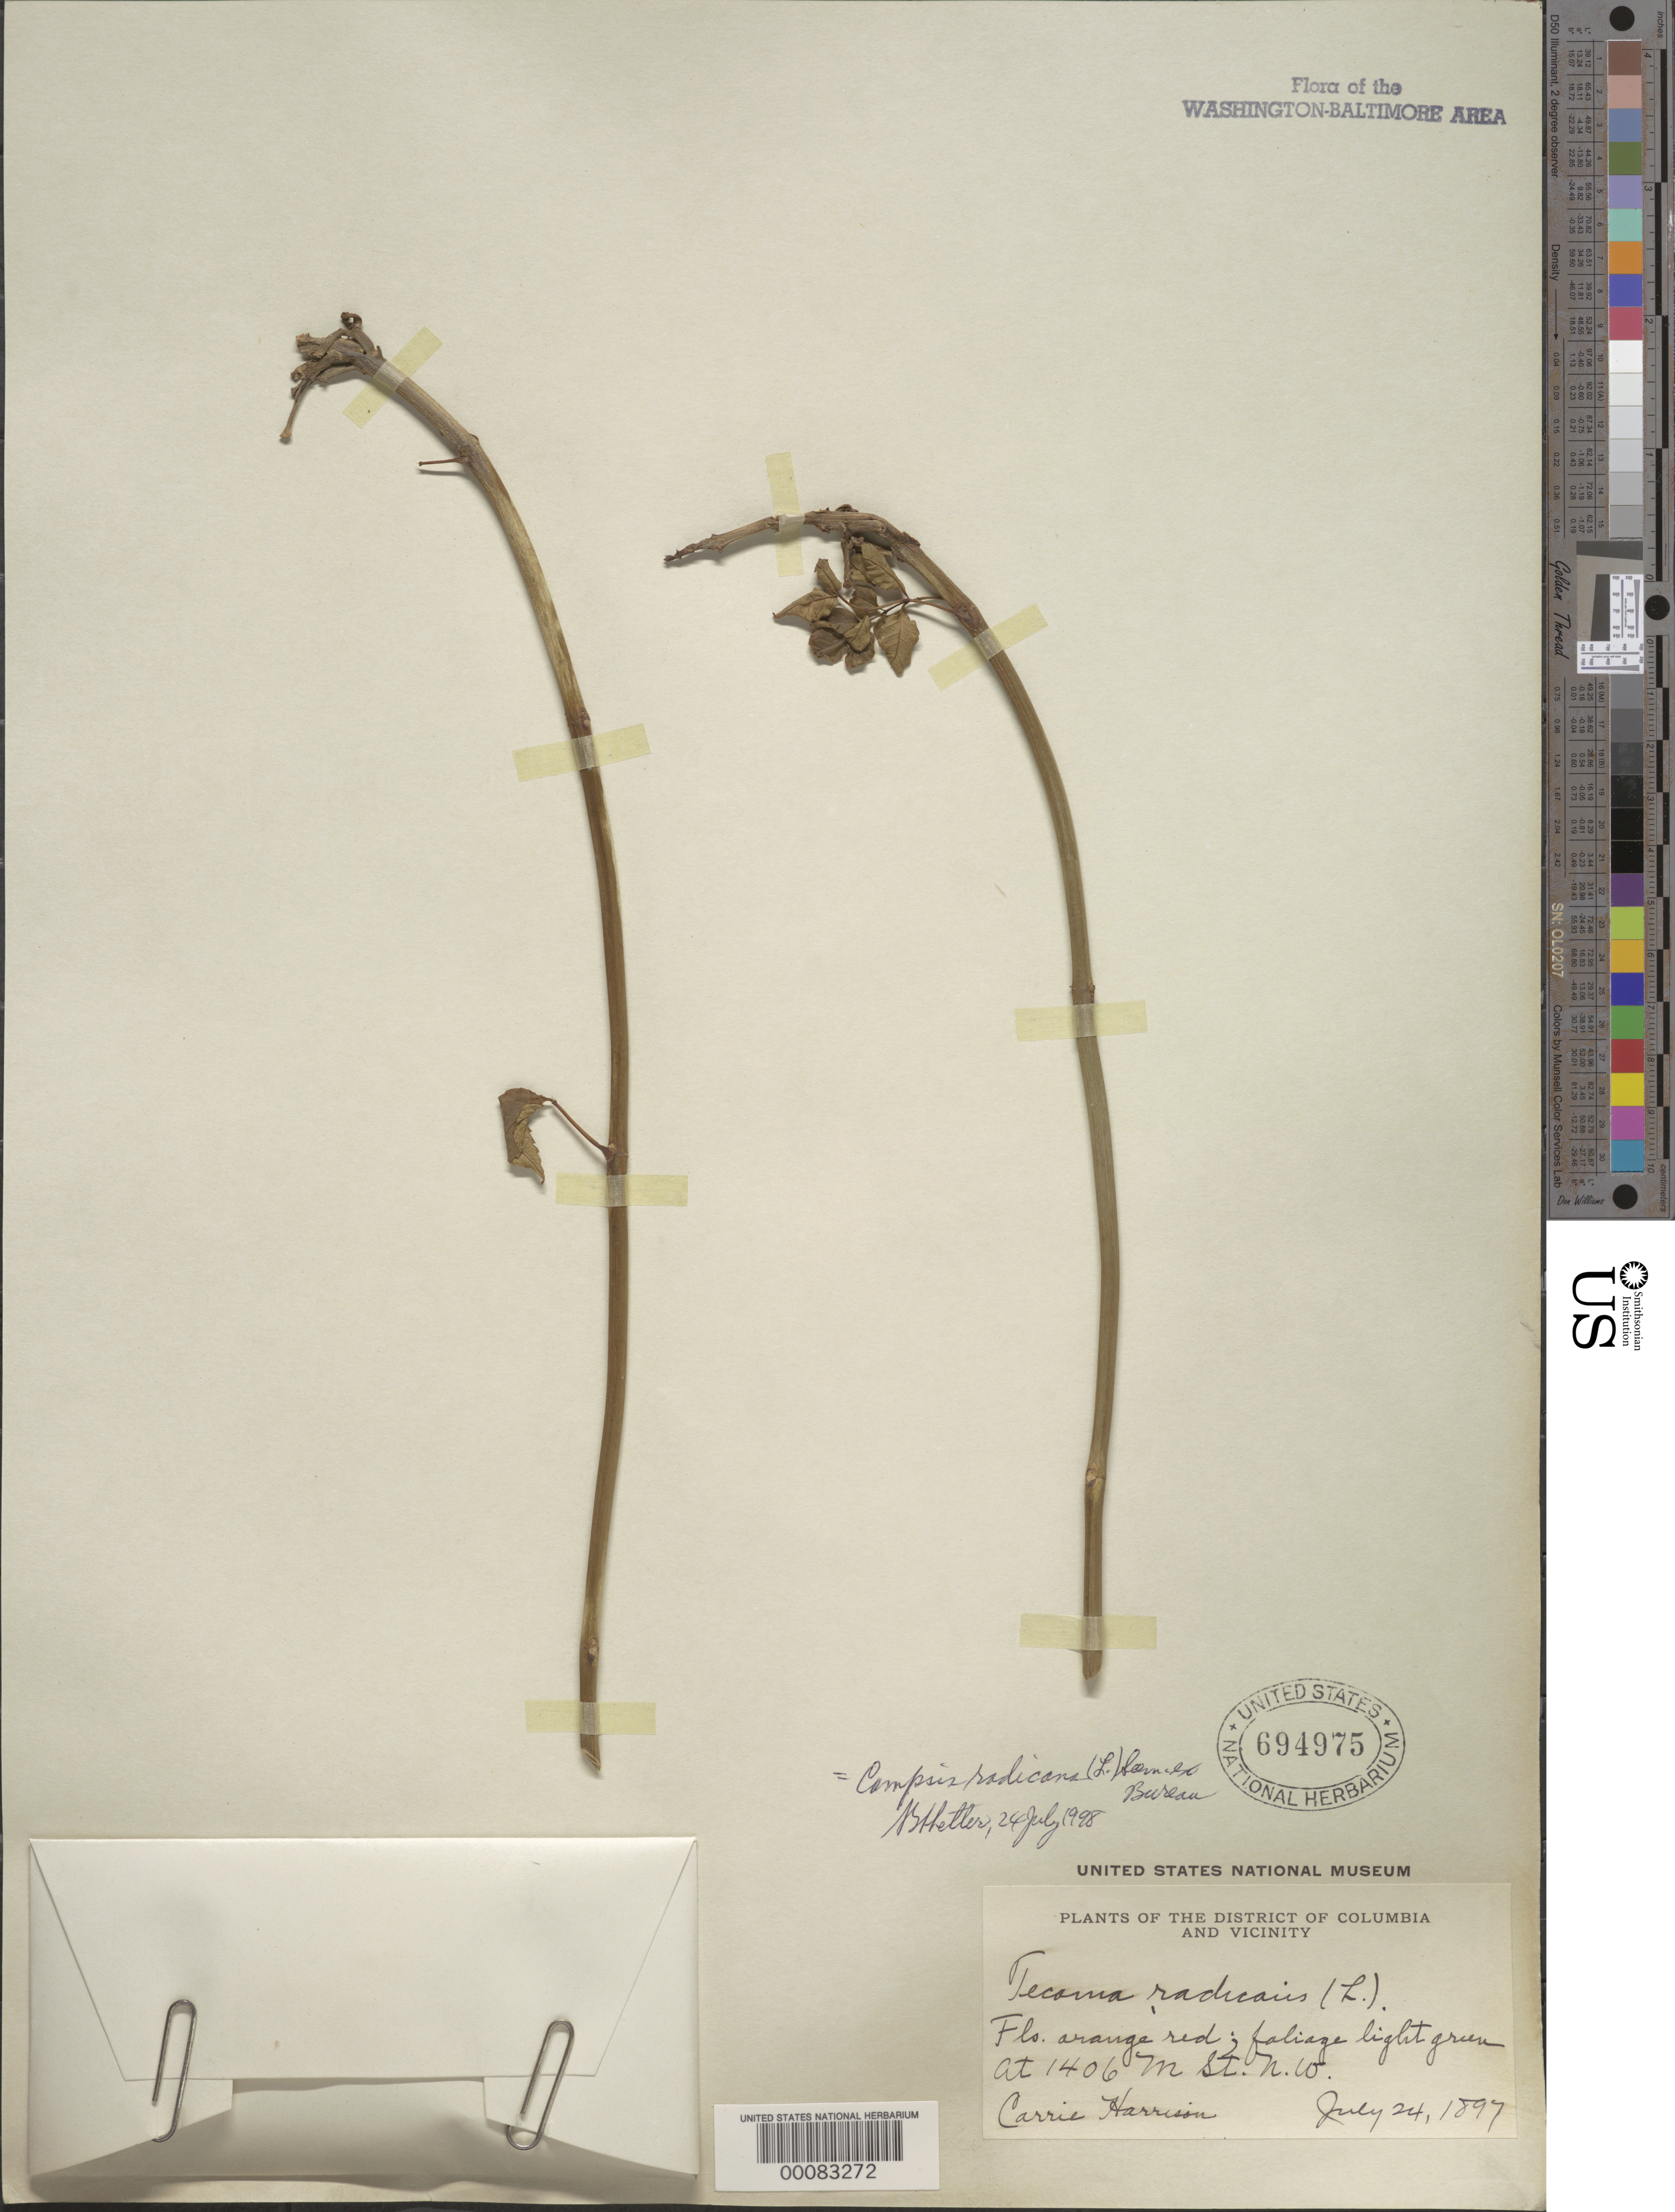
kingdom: Plantae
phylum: Tracheophyta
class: Magnoliopsida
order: Lamiales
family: Bignoniaceae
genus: Campsis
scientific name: Campsis radicans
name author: (L.) Seem.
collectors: C. Harrison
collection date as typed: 24 Jul 1897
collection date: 1897-07-24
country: United States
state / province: District of Columbia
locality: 1406 M St. NW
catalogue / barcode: US 694975